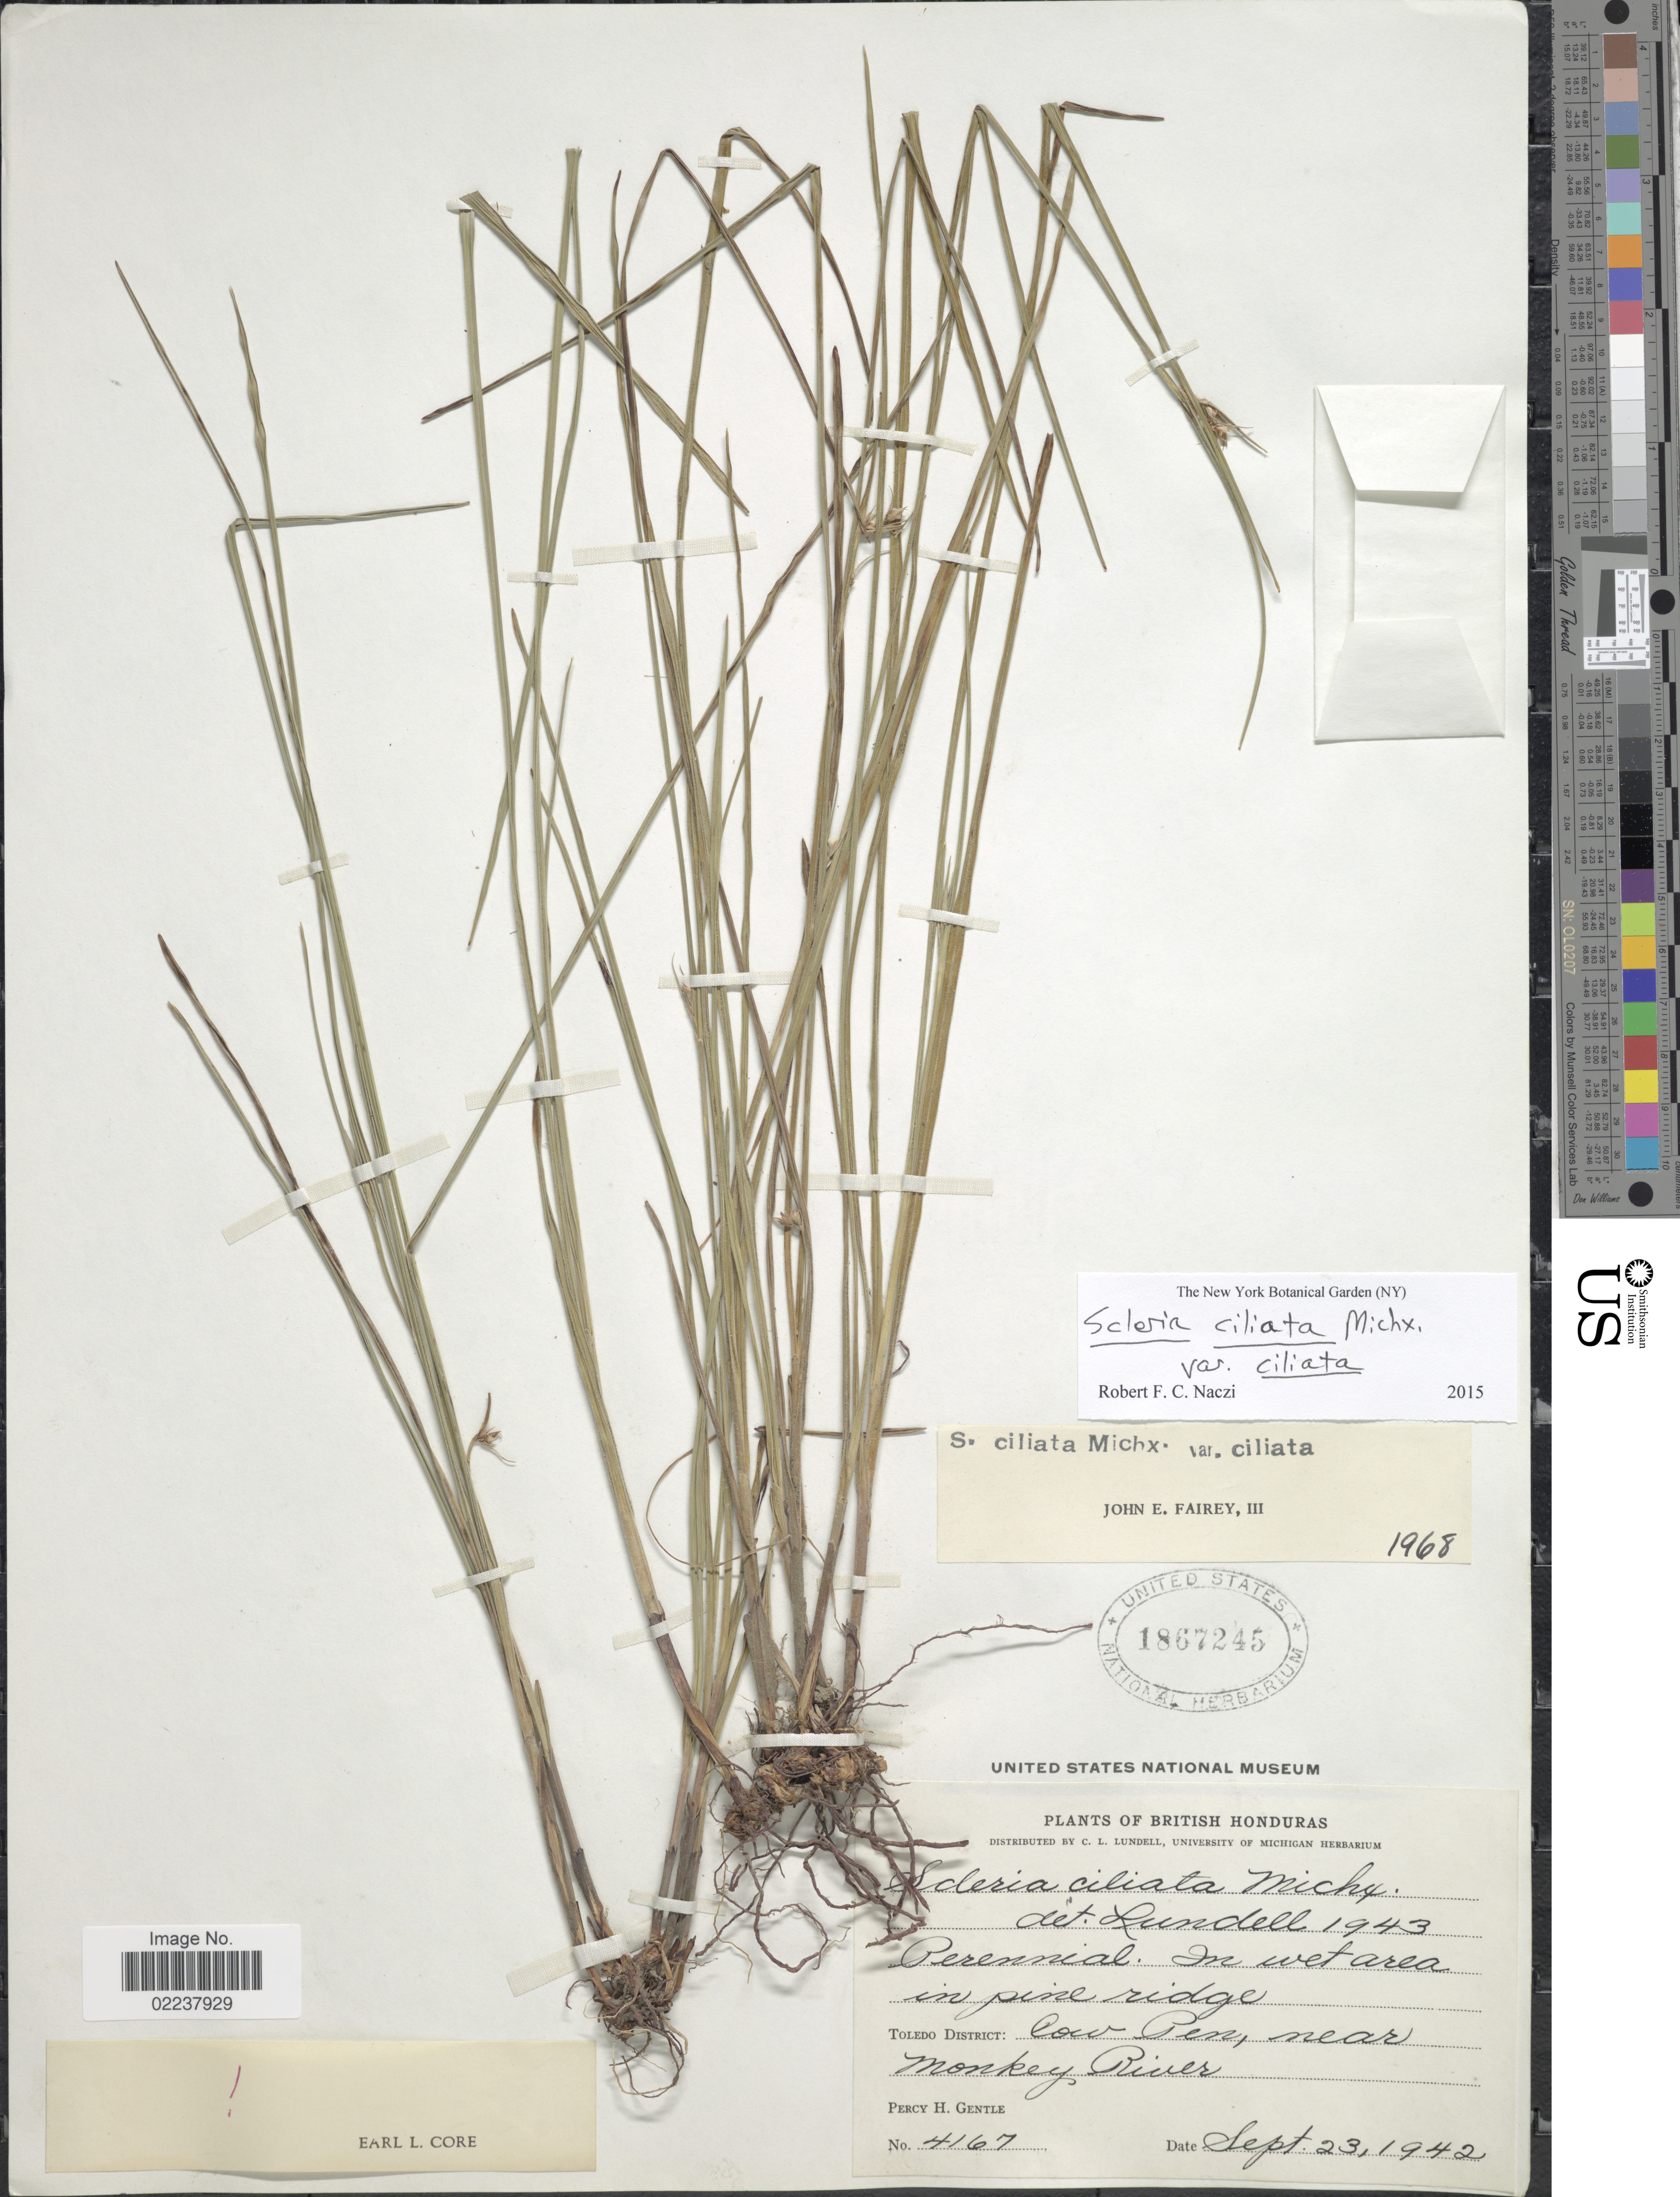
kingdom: Plantae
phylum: Tracheophyta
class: Liliopsida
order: Poales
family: Cyperaceae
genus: Scleria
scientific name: Scleria ciliata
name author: Michx.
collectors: P. H. Gentle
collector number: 4167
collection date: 1942-09-23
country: Belize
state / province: Toledo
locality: British Honduras, Toledo District: Low Pen, near Monkey River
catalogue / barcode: US 1867245